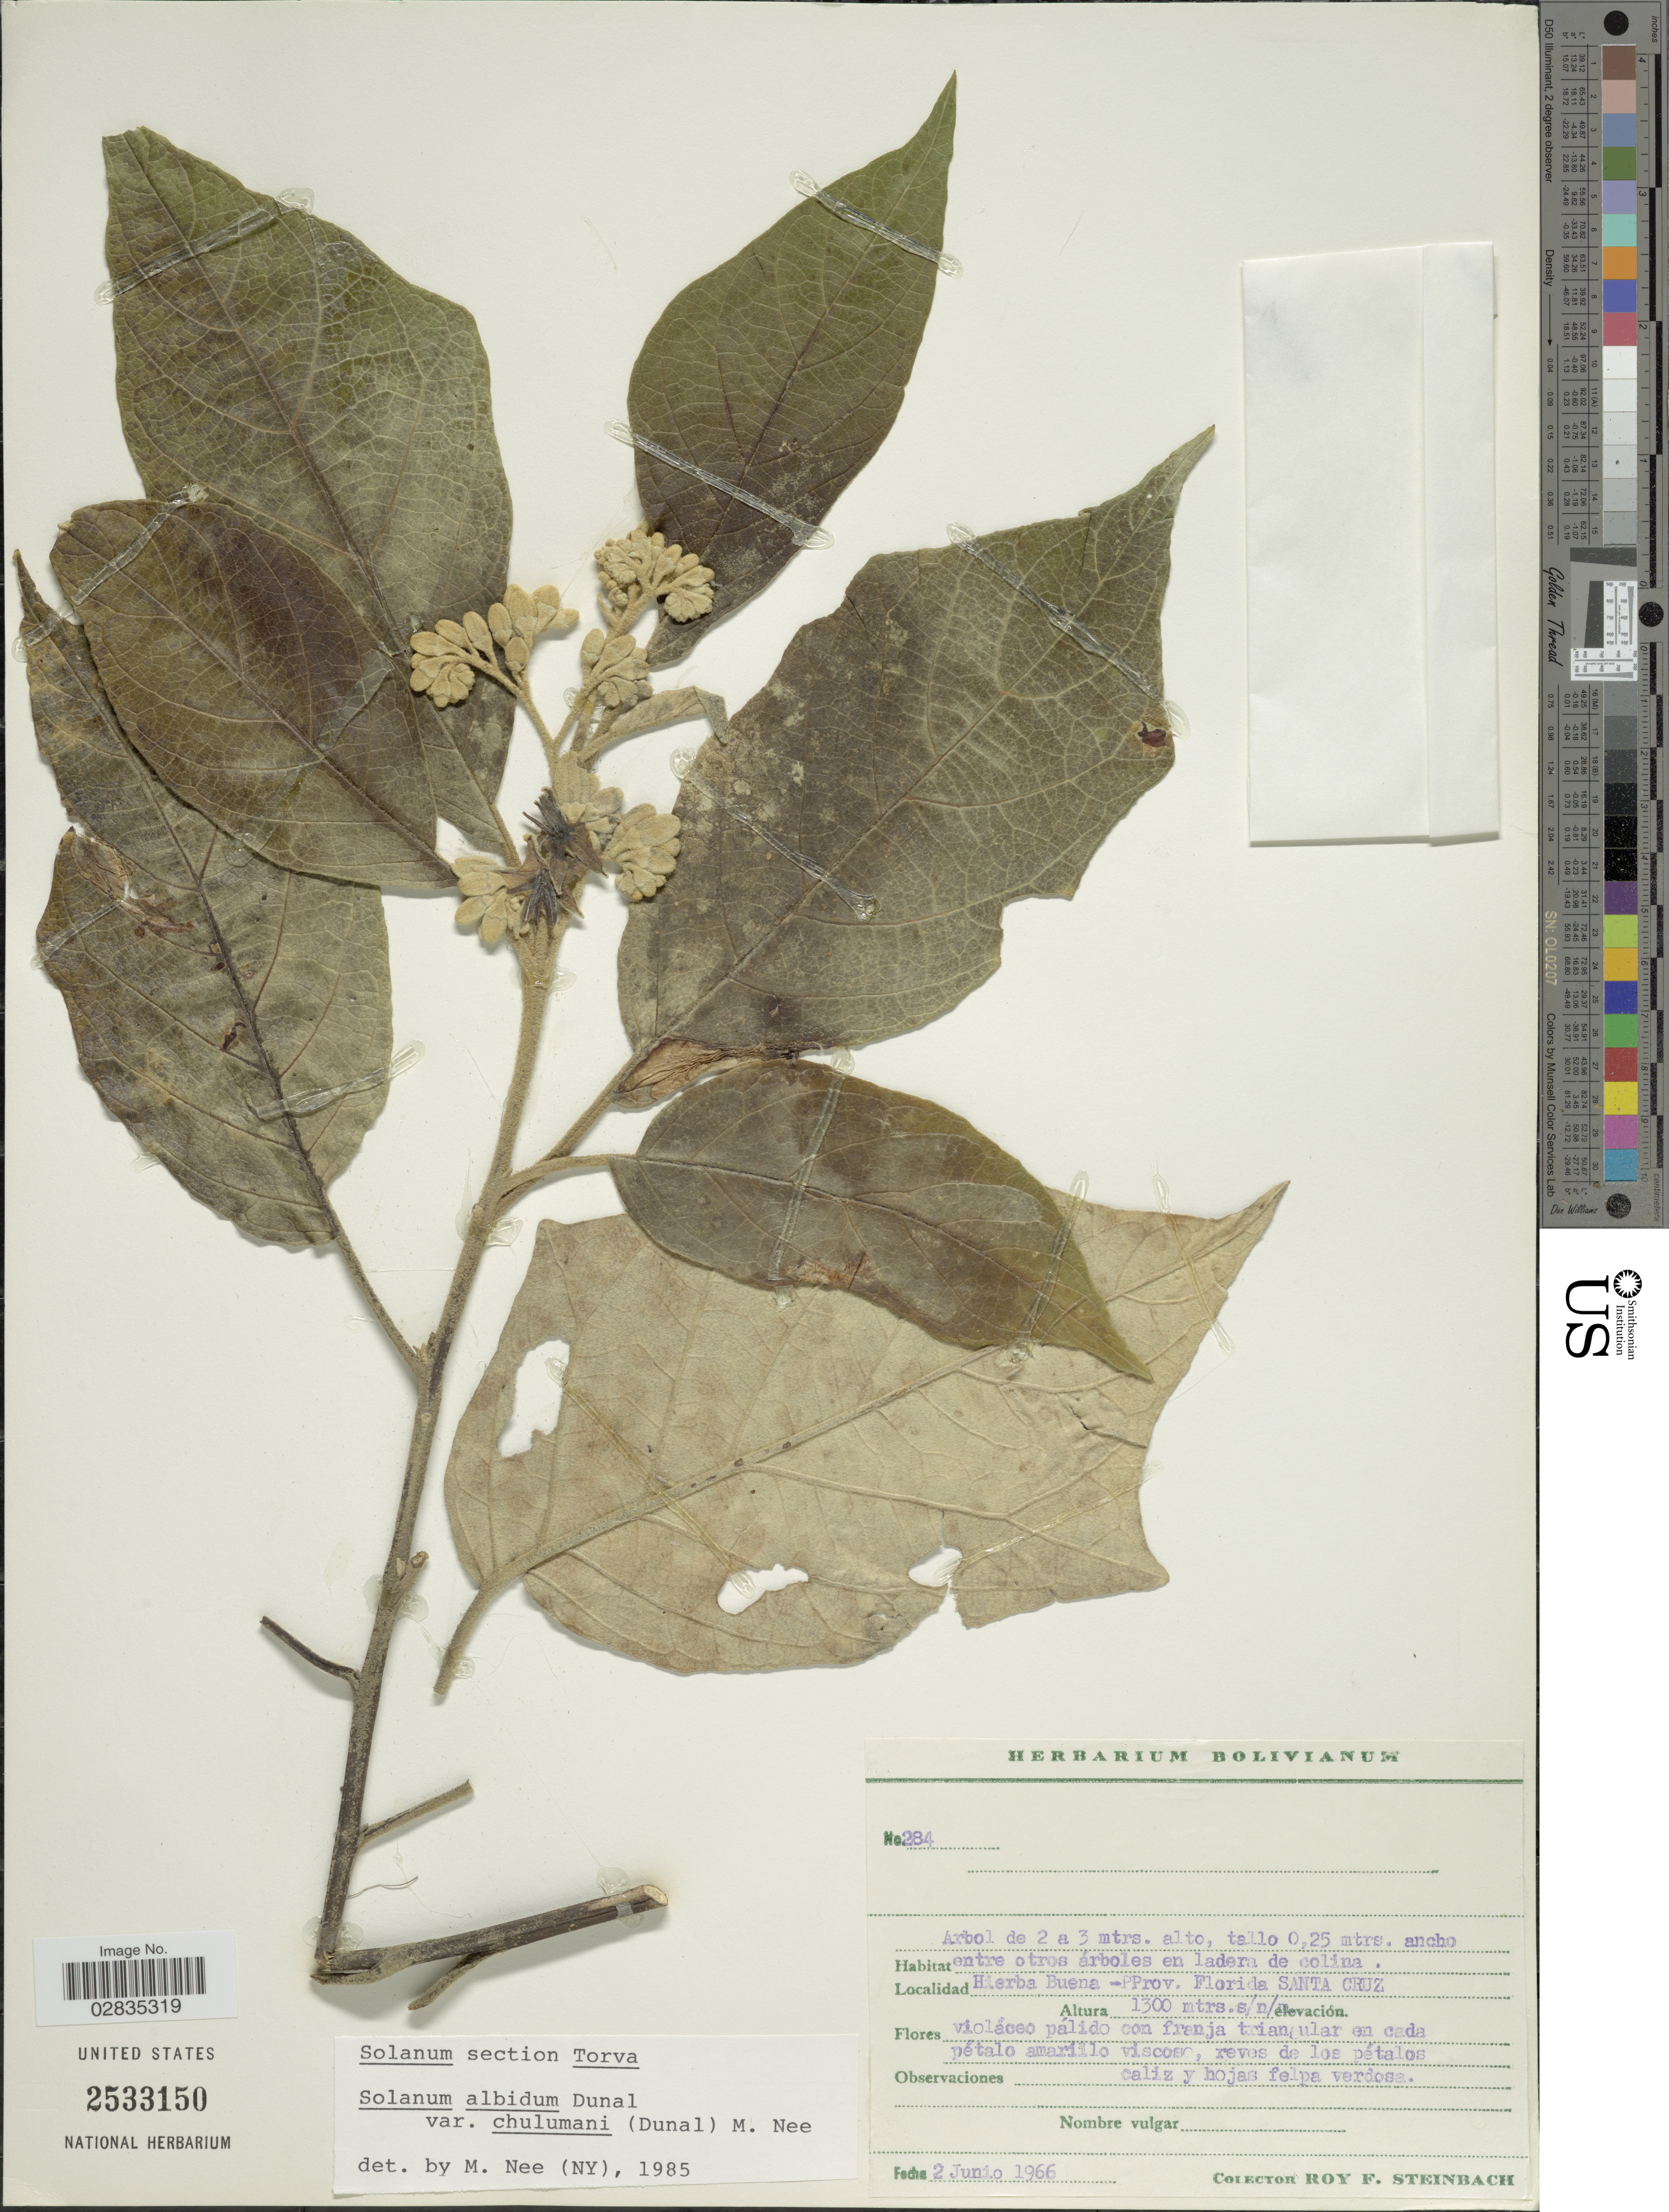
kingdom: Plantae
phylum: Tracheophyta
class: Magnoliopsida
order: Solanales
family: Solanaceae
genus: Solanum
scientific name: Solanum albidum var. chulumani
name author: (Dunal) M. Nee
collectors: R. F. Steinbach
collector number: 284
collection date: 1966-06-02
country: Bolivia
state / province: Santa Cruz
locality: Hierba Buena- Prov. Florida Santa Cruz.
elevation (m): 1300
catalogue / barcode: US 2533150